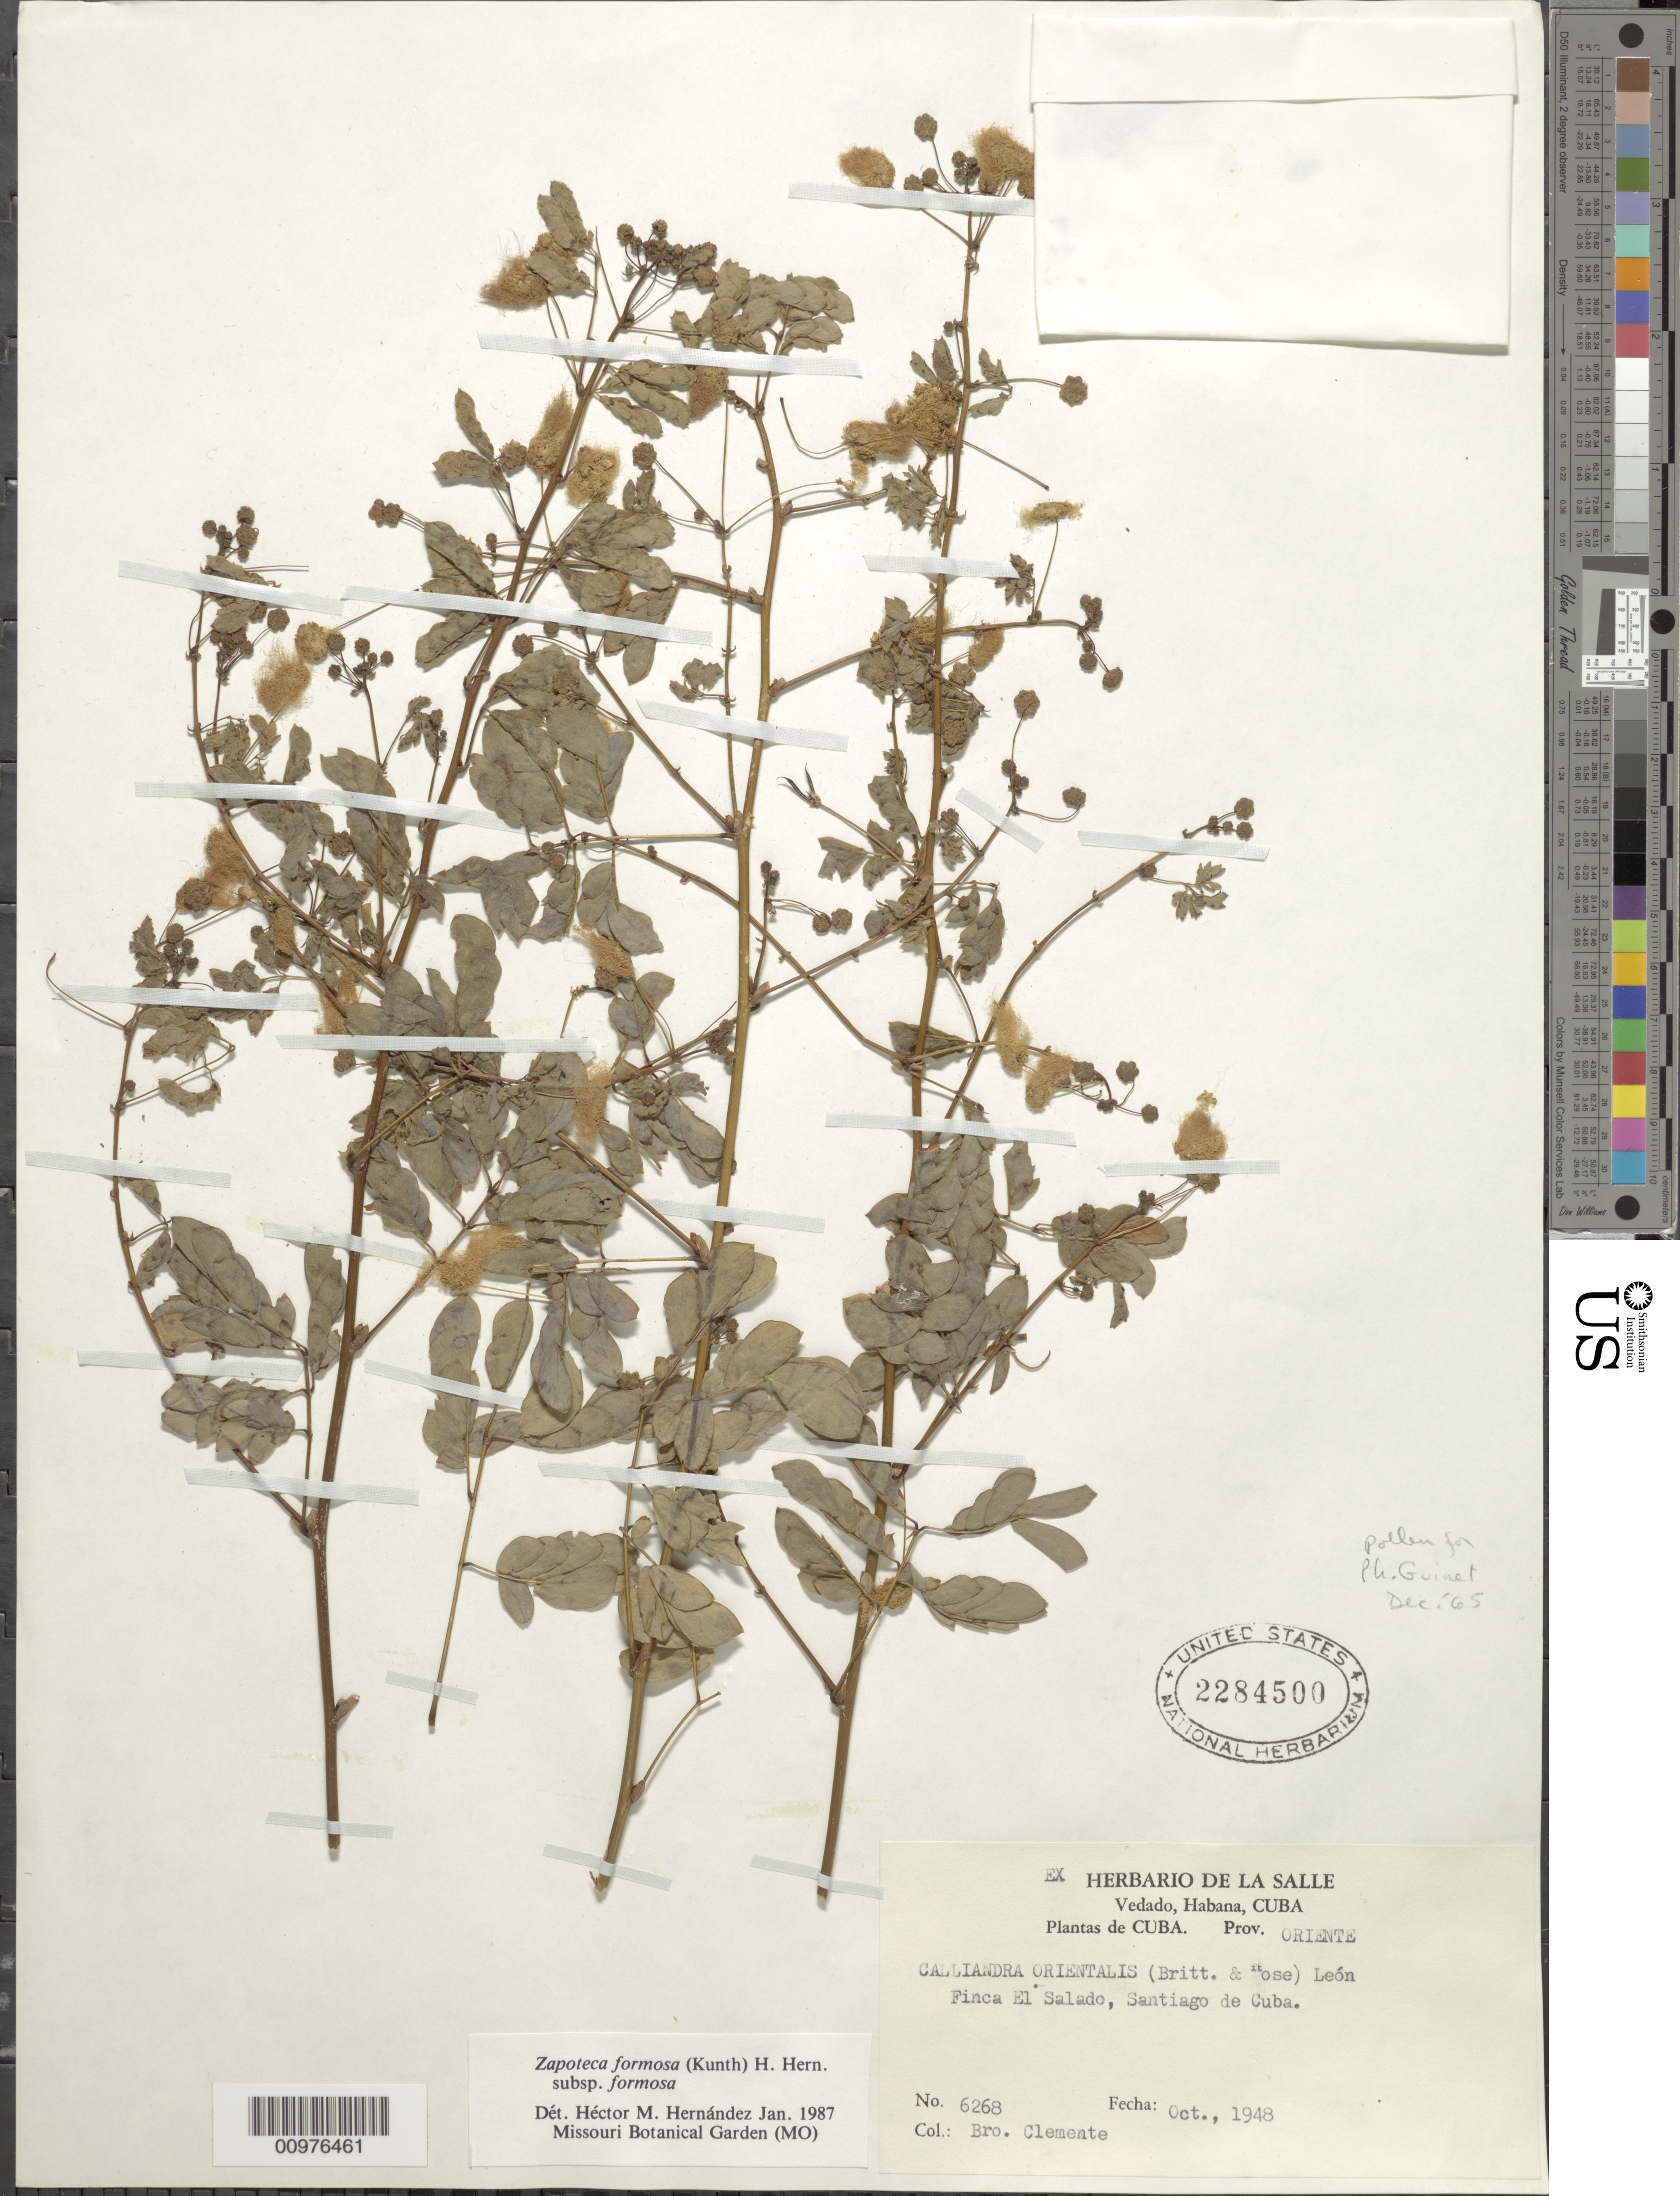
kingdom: Plantae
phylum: Tracheophyta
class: Magnoliopsida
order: Fabales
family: Fabaceae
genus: Zapoteca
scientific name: Zapoteca formosa subsp. formosa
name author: (Kunth) H.M. Hern.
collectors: B. Clement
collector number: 6268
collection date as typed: Oct 1948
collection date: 1948-10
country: Cuba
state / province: Santiago de Cuba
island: Cuba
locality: Finca El Salado Santiago de Cuba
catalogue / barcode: US 2284500